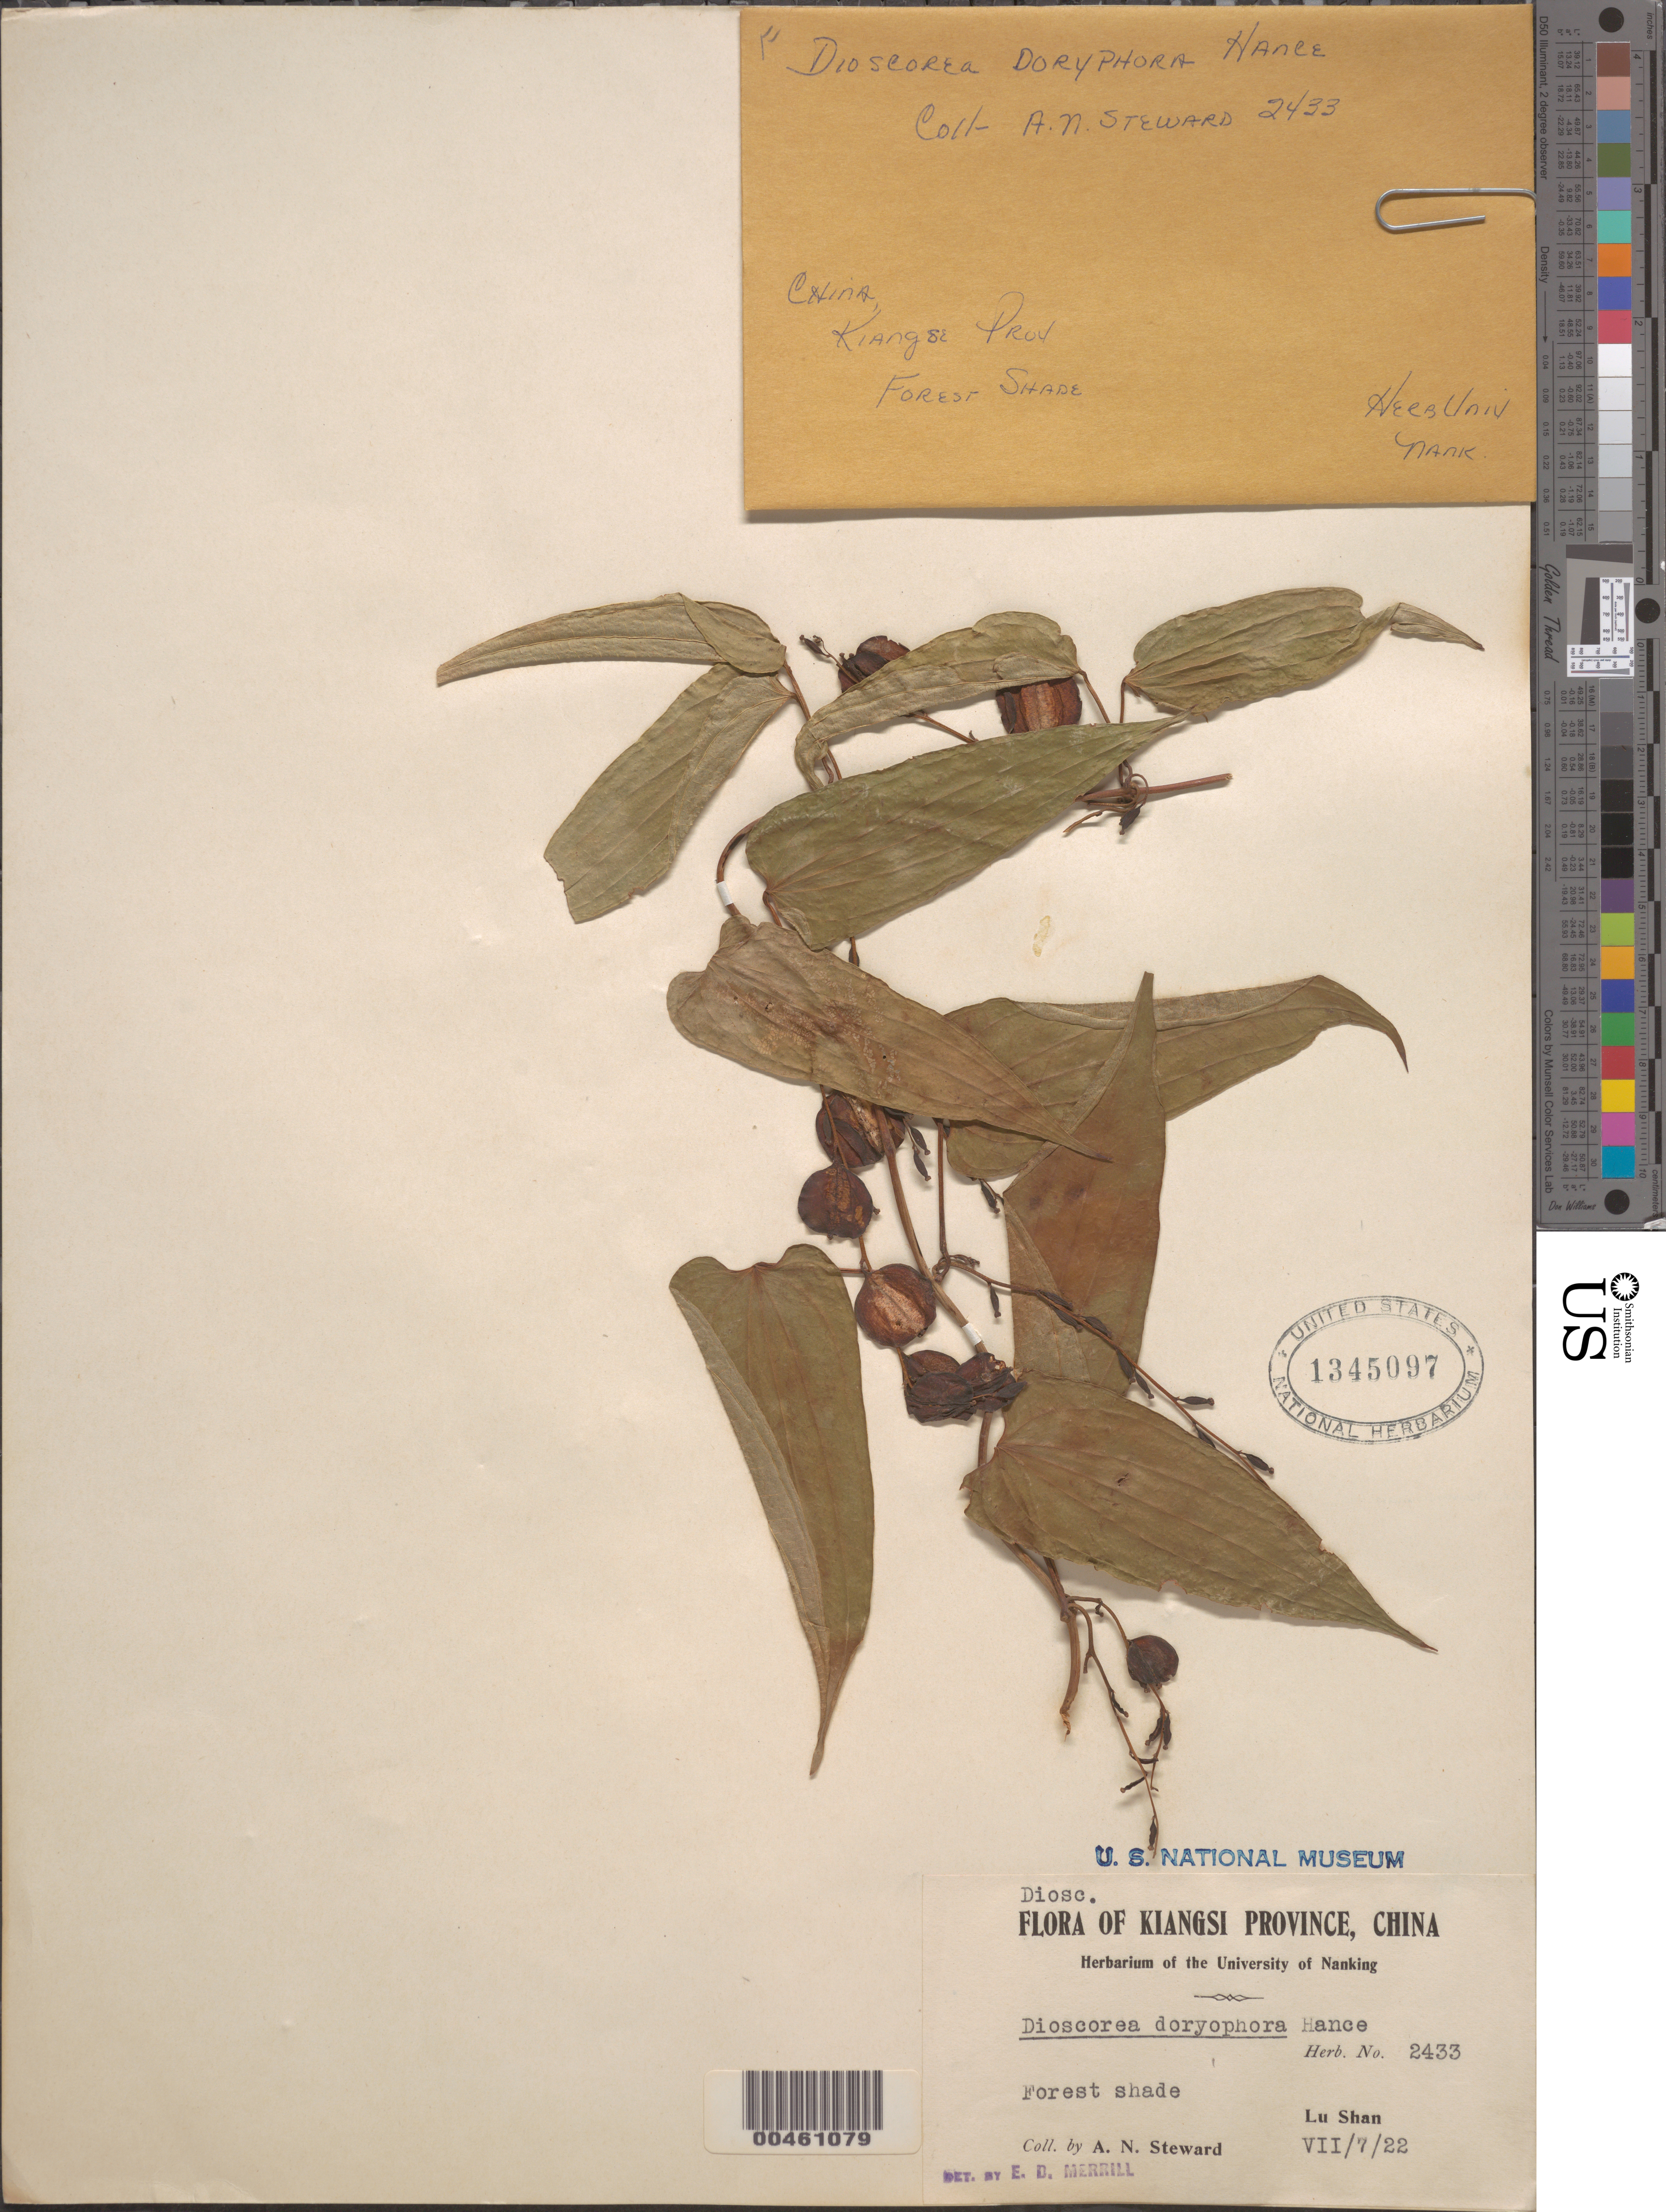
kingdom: Plantae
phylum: Tracheophyta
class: Liliopsida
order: Dioscoreales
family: Dioscoreaceae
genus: Dioscorea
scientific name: Dioscorea doryphora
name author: Hance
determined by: Merrill, Elmer D.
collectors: A. N. Steward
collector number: Herb. No. 2433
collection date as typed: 07 Jul 1922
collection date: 1922-07-07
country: China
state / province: Jiangxi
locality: Lu Shan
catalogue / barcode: US 1345097